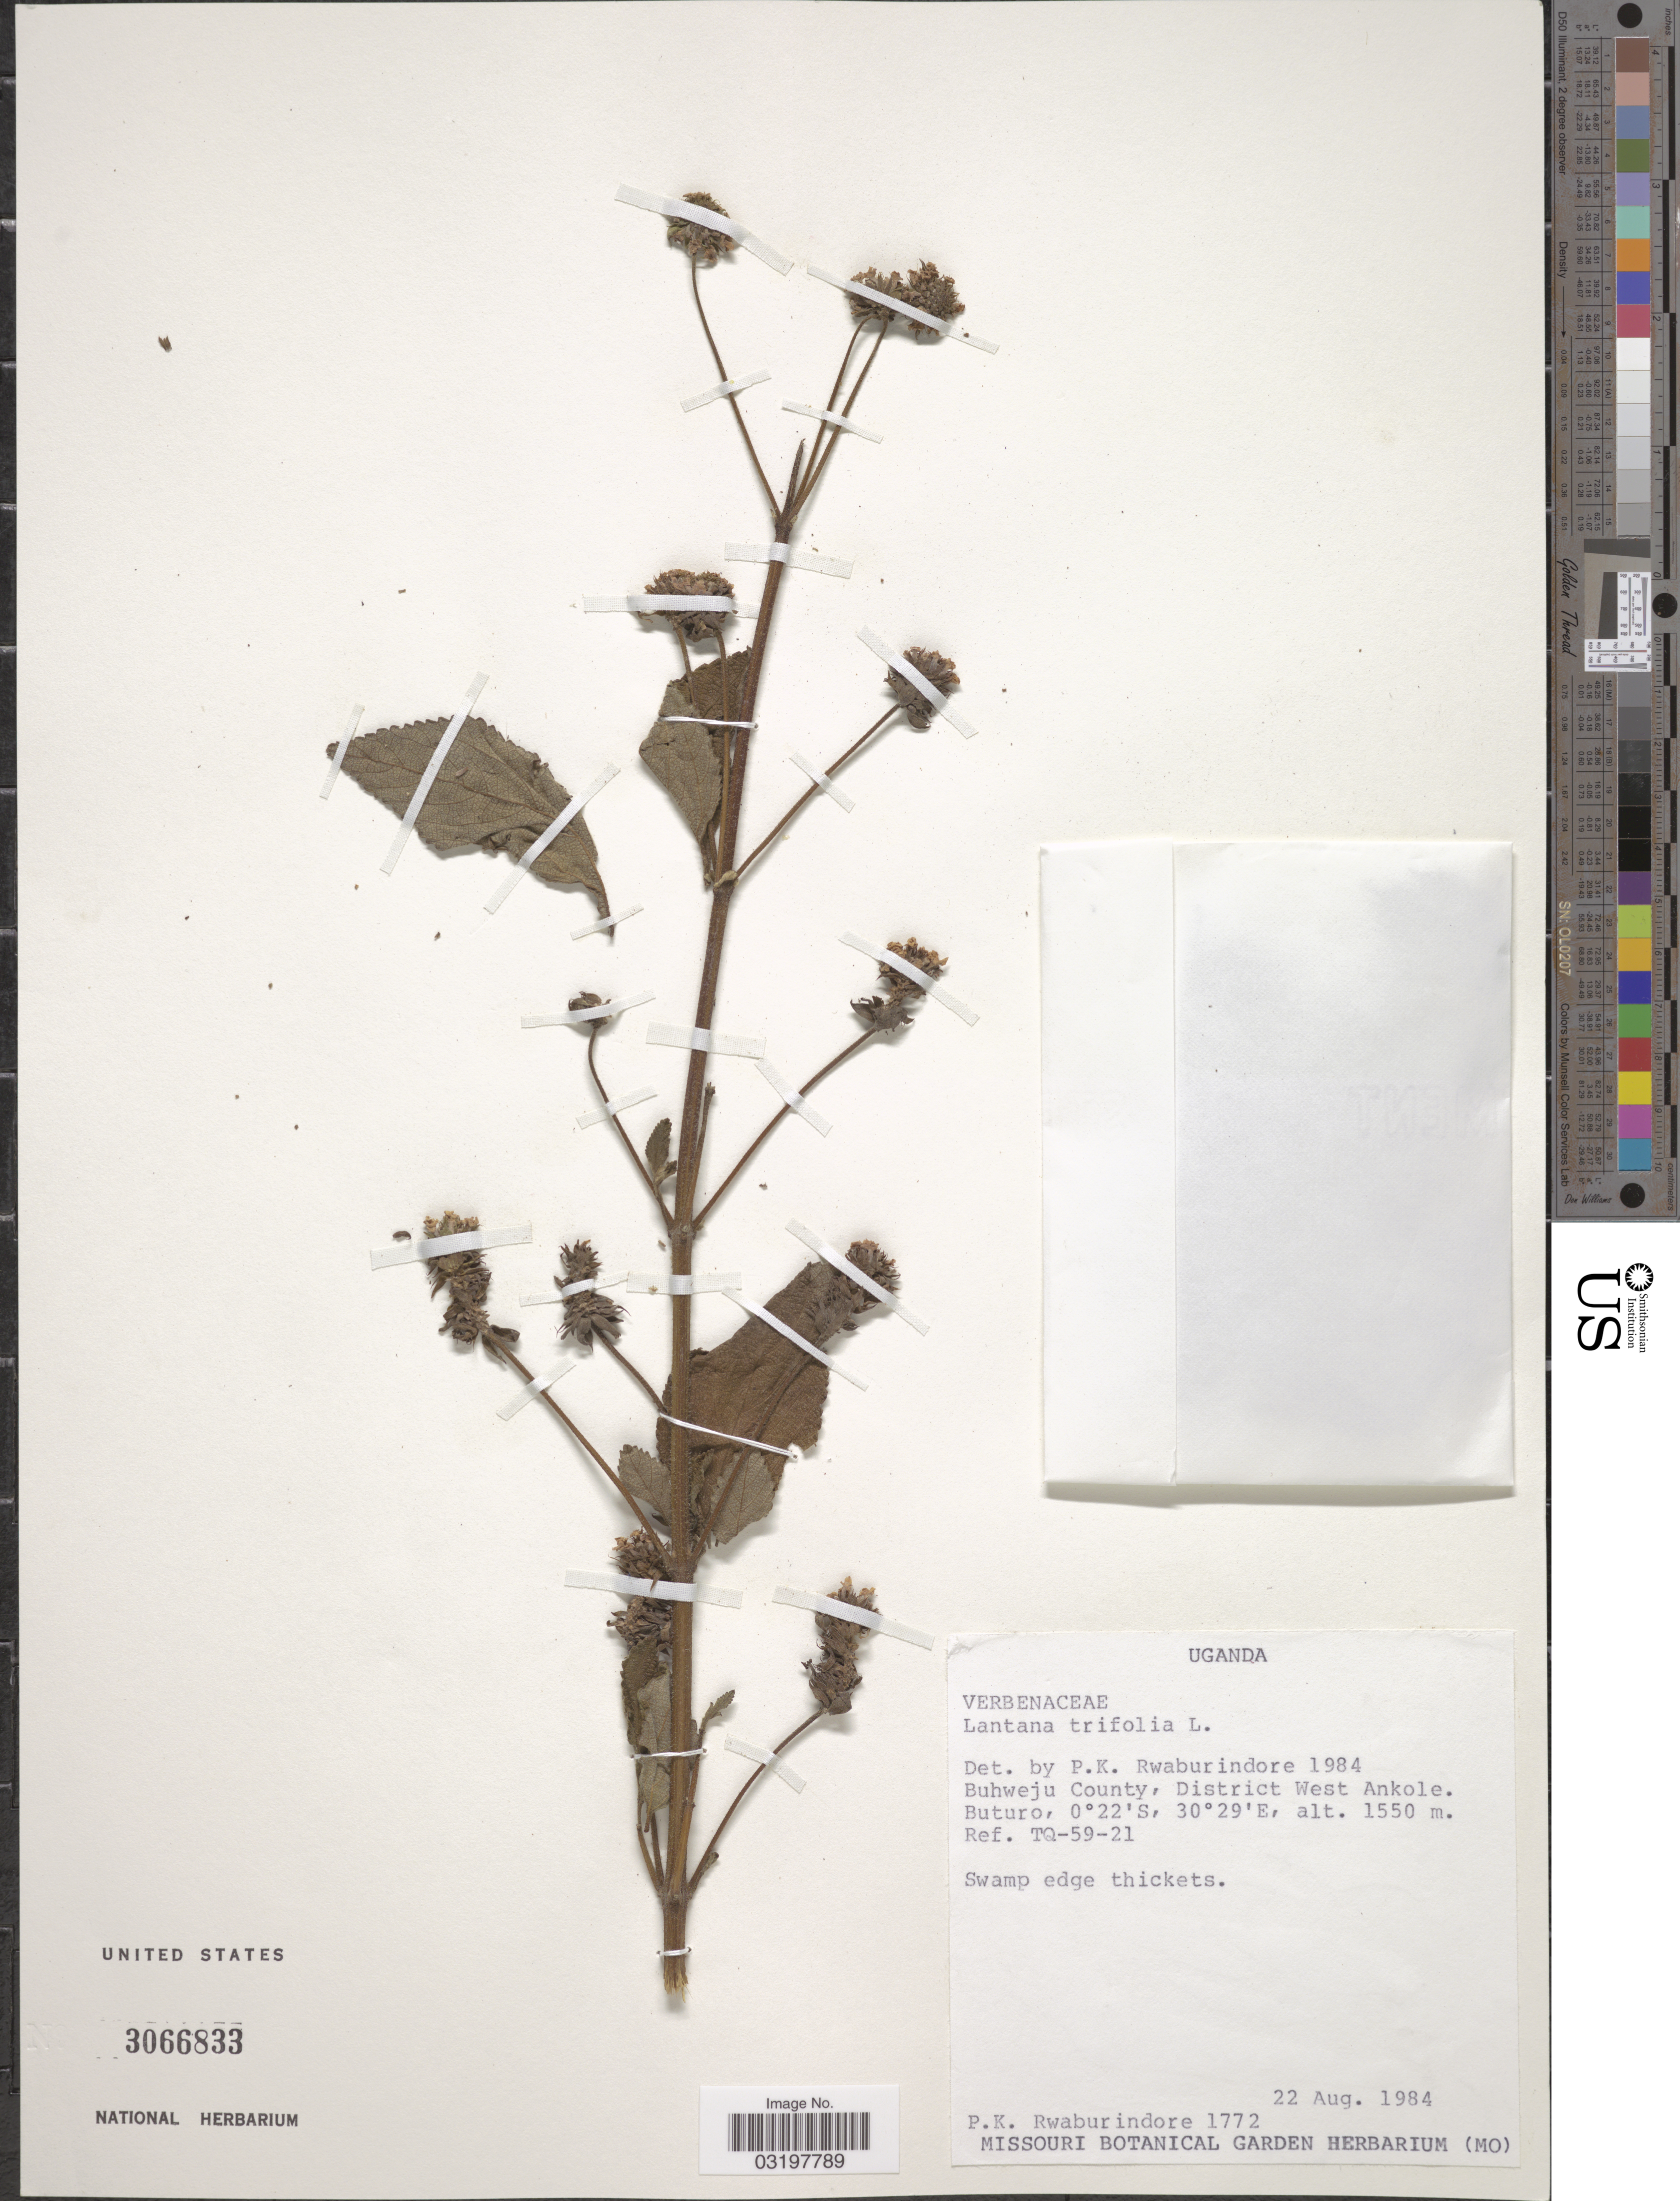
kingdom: Plantae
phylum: Tracheophyta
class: Magnoliopsida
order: Lamiales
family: Verbenaceae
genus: Lantana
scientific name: Lantana trifolia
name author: L.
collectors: P. Rwaburindore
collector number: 1772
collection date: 1984-08-22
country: Uganda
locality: Buhweju County, District West Ankole. Buturo. Ref. TQ-59-21.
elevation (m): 1550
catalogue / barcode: US 3066833